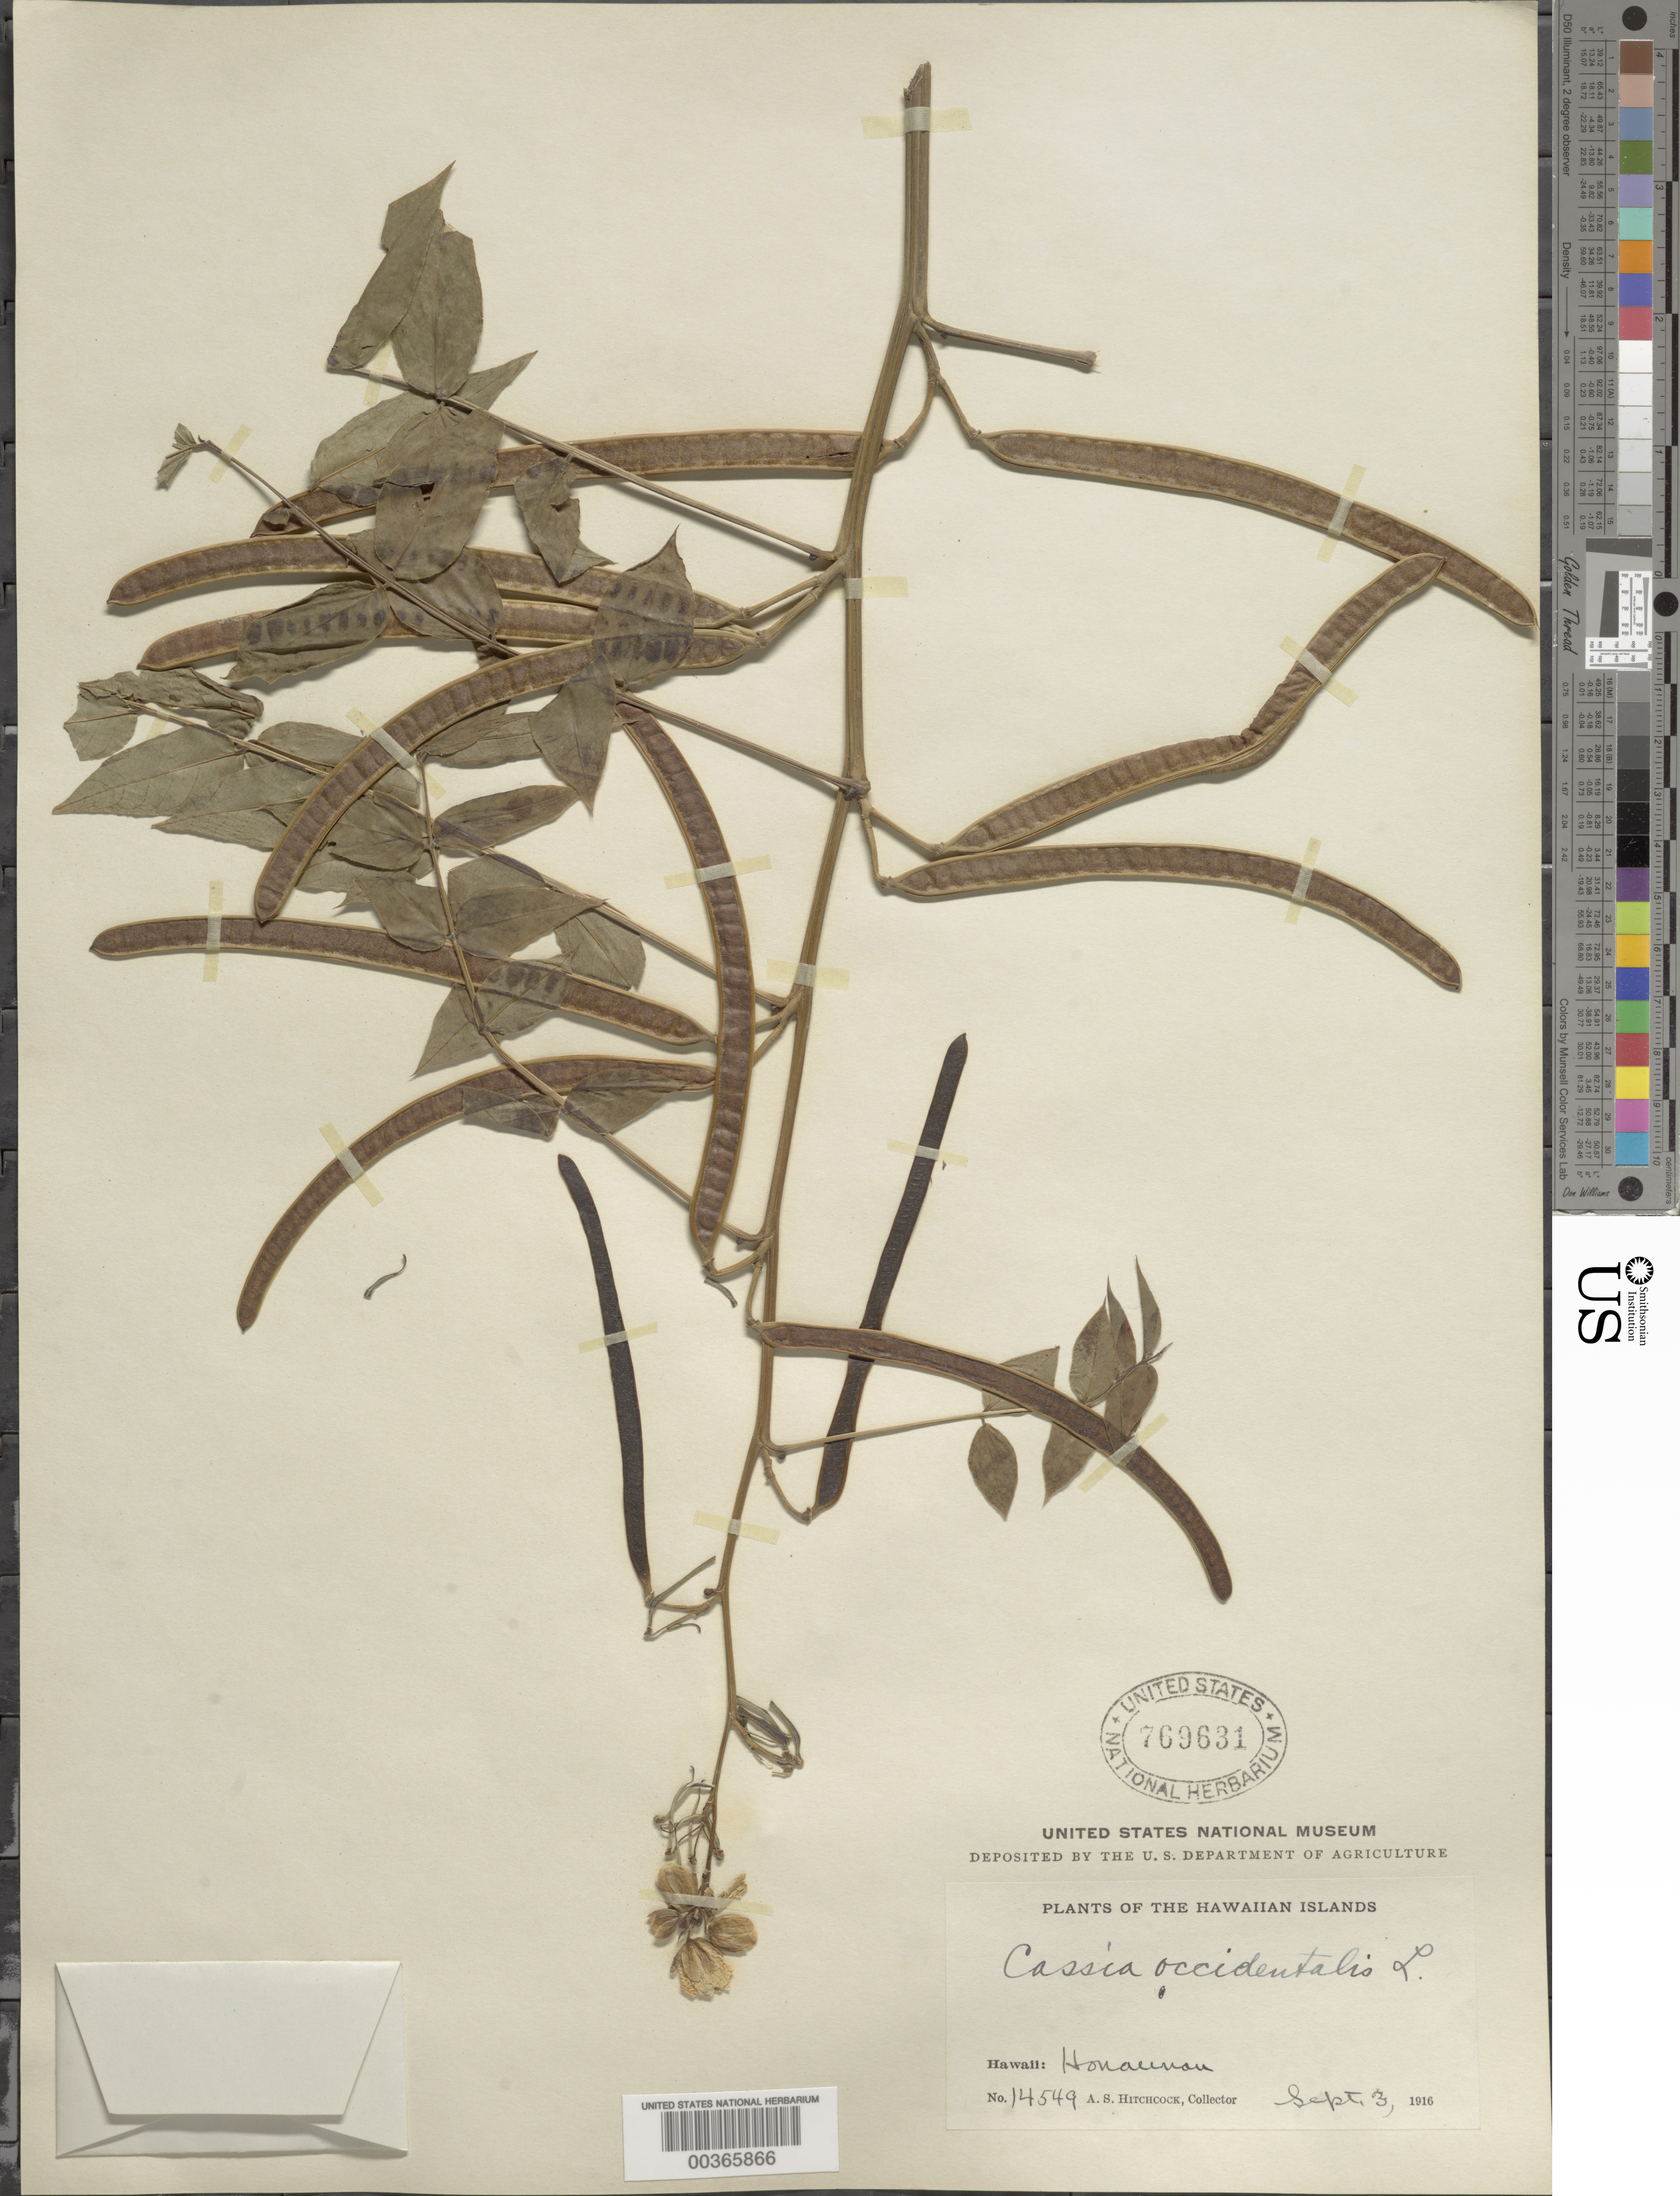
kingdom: Plantae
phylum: Tracheophyta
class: Magnoliopsida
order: Fabales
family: Fabaceae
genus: Senna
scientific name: Senna occidentalis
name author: (L.) Link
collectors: A. S. Hitchcock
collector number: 14549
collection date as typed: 03 Sep 1916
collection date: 1916-09-03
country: United States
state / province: Hawaii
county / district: Maui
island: Moloka'i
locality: Honaunau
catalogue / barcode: US 769631